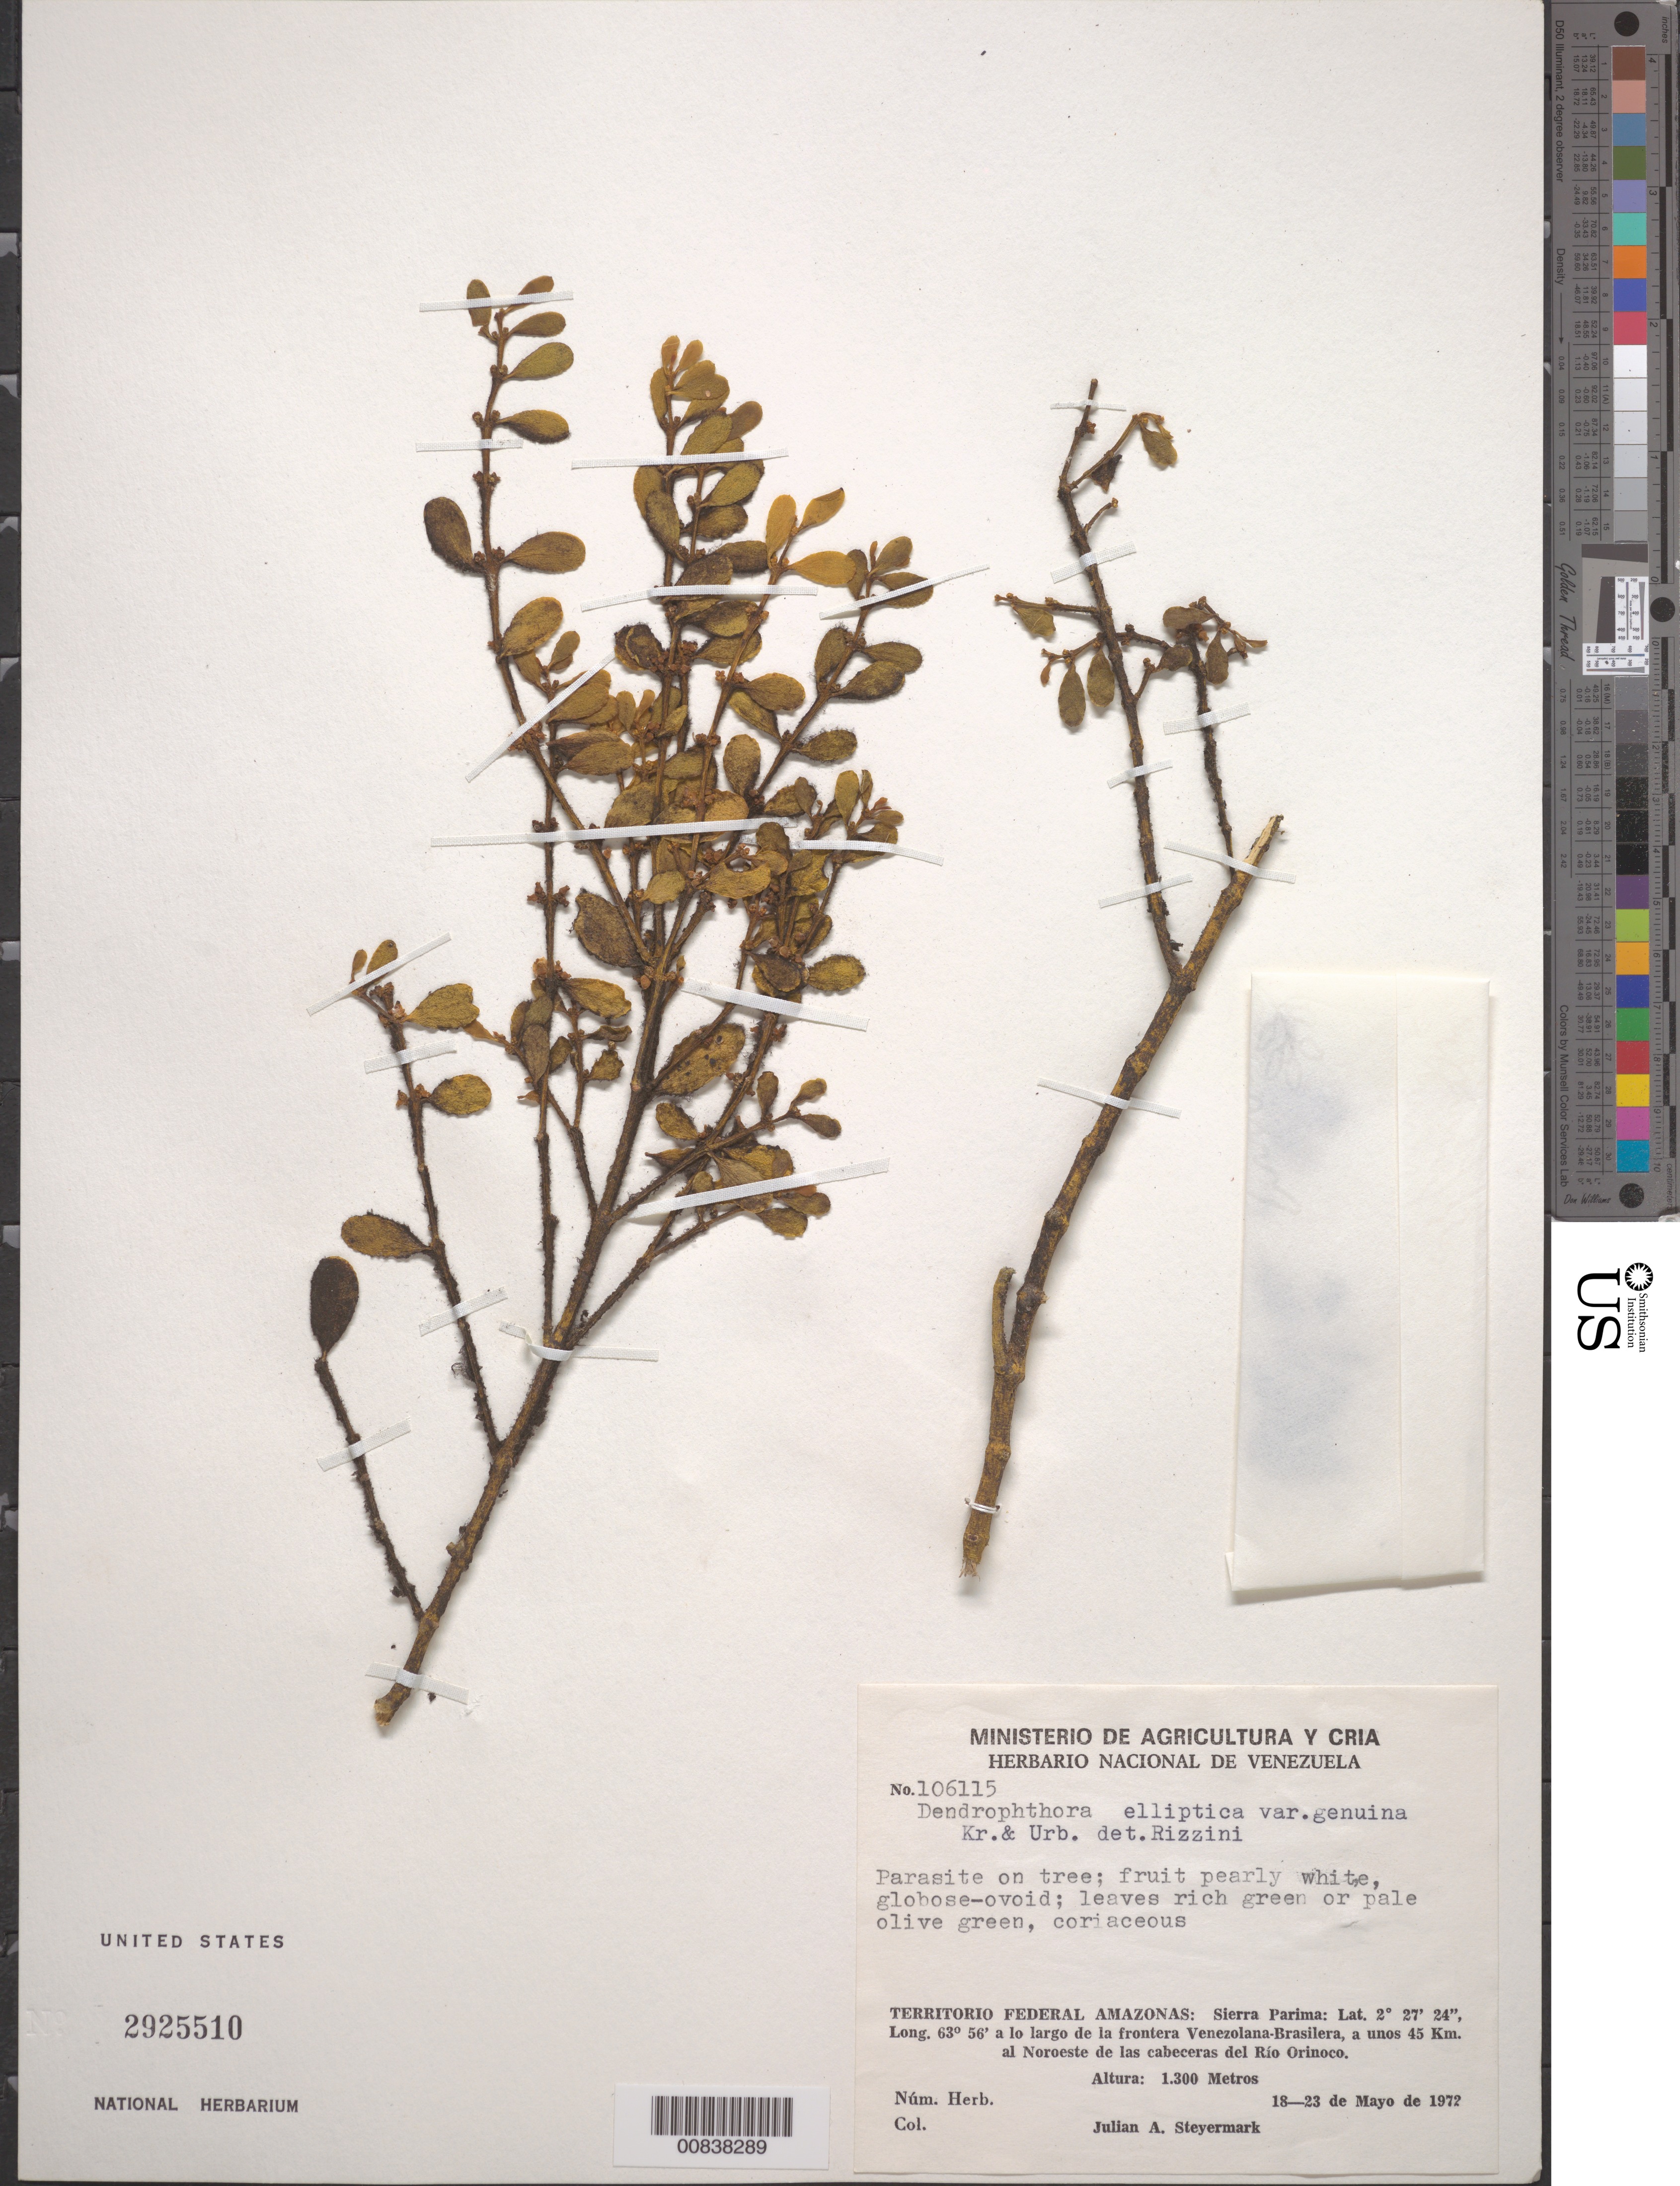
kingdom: Plantae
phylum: Tracheophyta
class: Magnoliopsida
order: Santalales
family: Viscaceae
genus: Dendrophthora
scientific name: Dendrophthora elliptica var. genuina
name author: Krug & Urb.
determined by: Rizzini, Carlos T.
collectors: J. Steyermark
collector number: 106115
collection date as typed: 18-May-72 to 23-May-72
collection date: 1972-05-18/1972-05-23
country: Venezuela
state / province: Amazonas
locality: Sierra Parima, la frontera Venezolana-Brasilera, a unos 45 km al noroeste de las cabeceras del Río Orinoco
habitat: On tree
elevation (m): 1300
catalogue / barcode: US 2925510